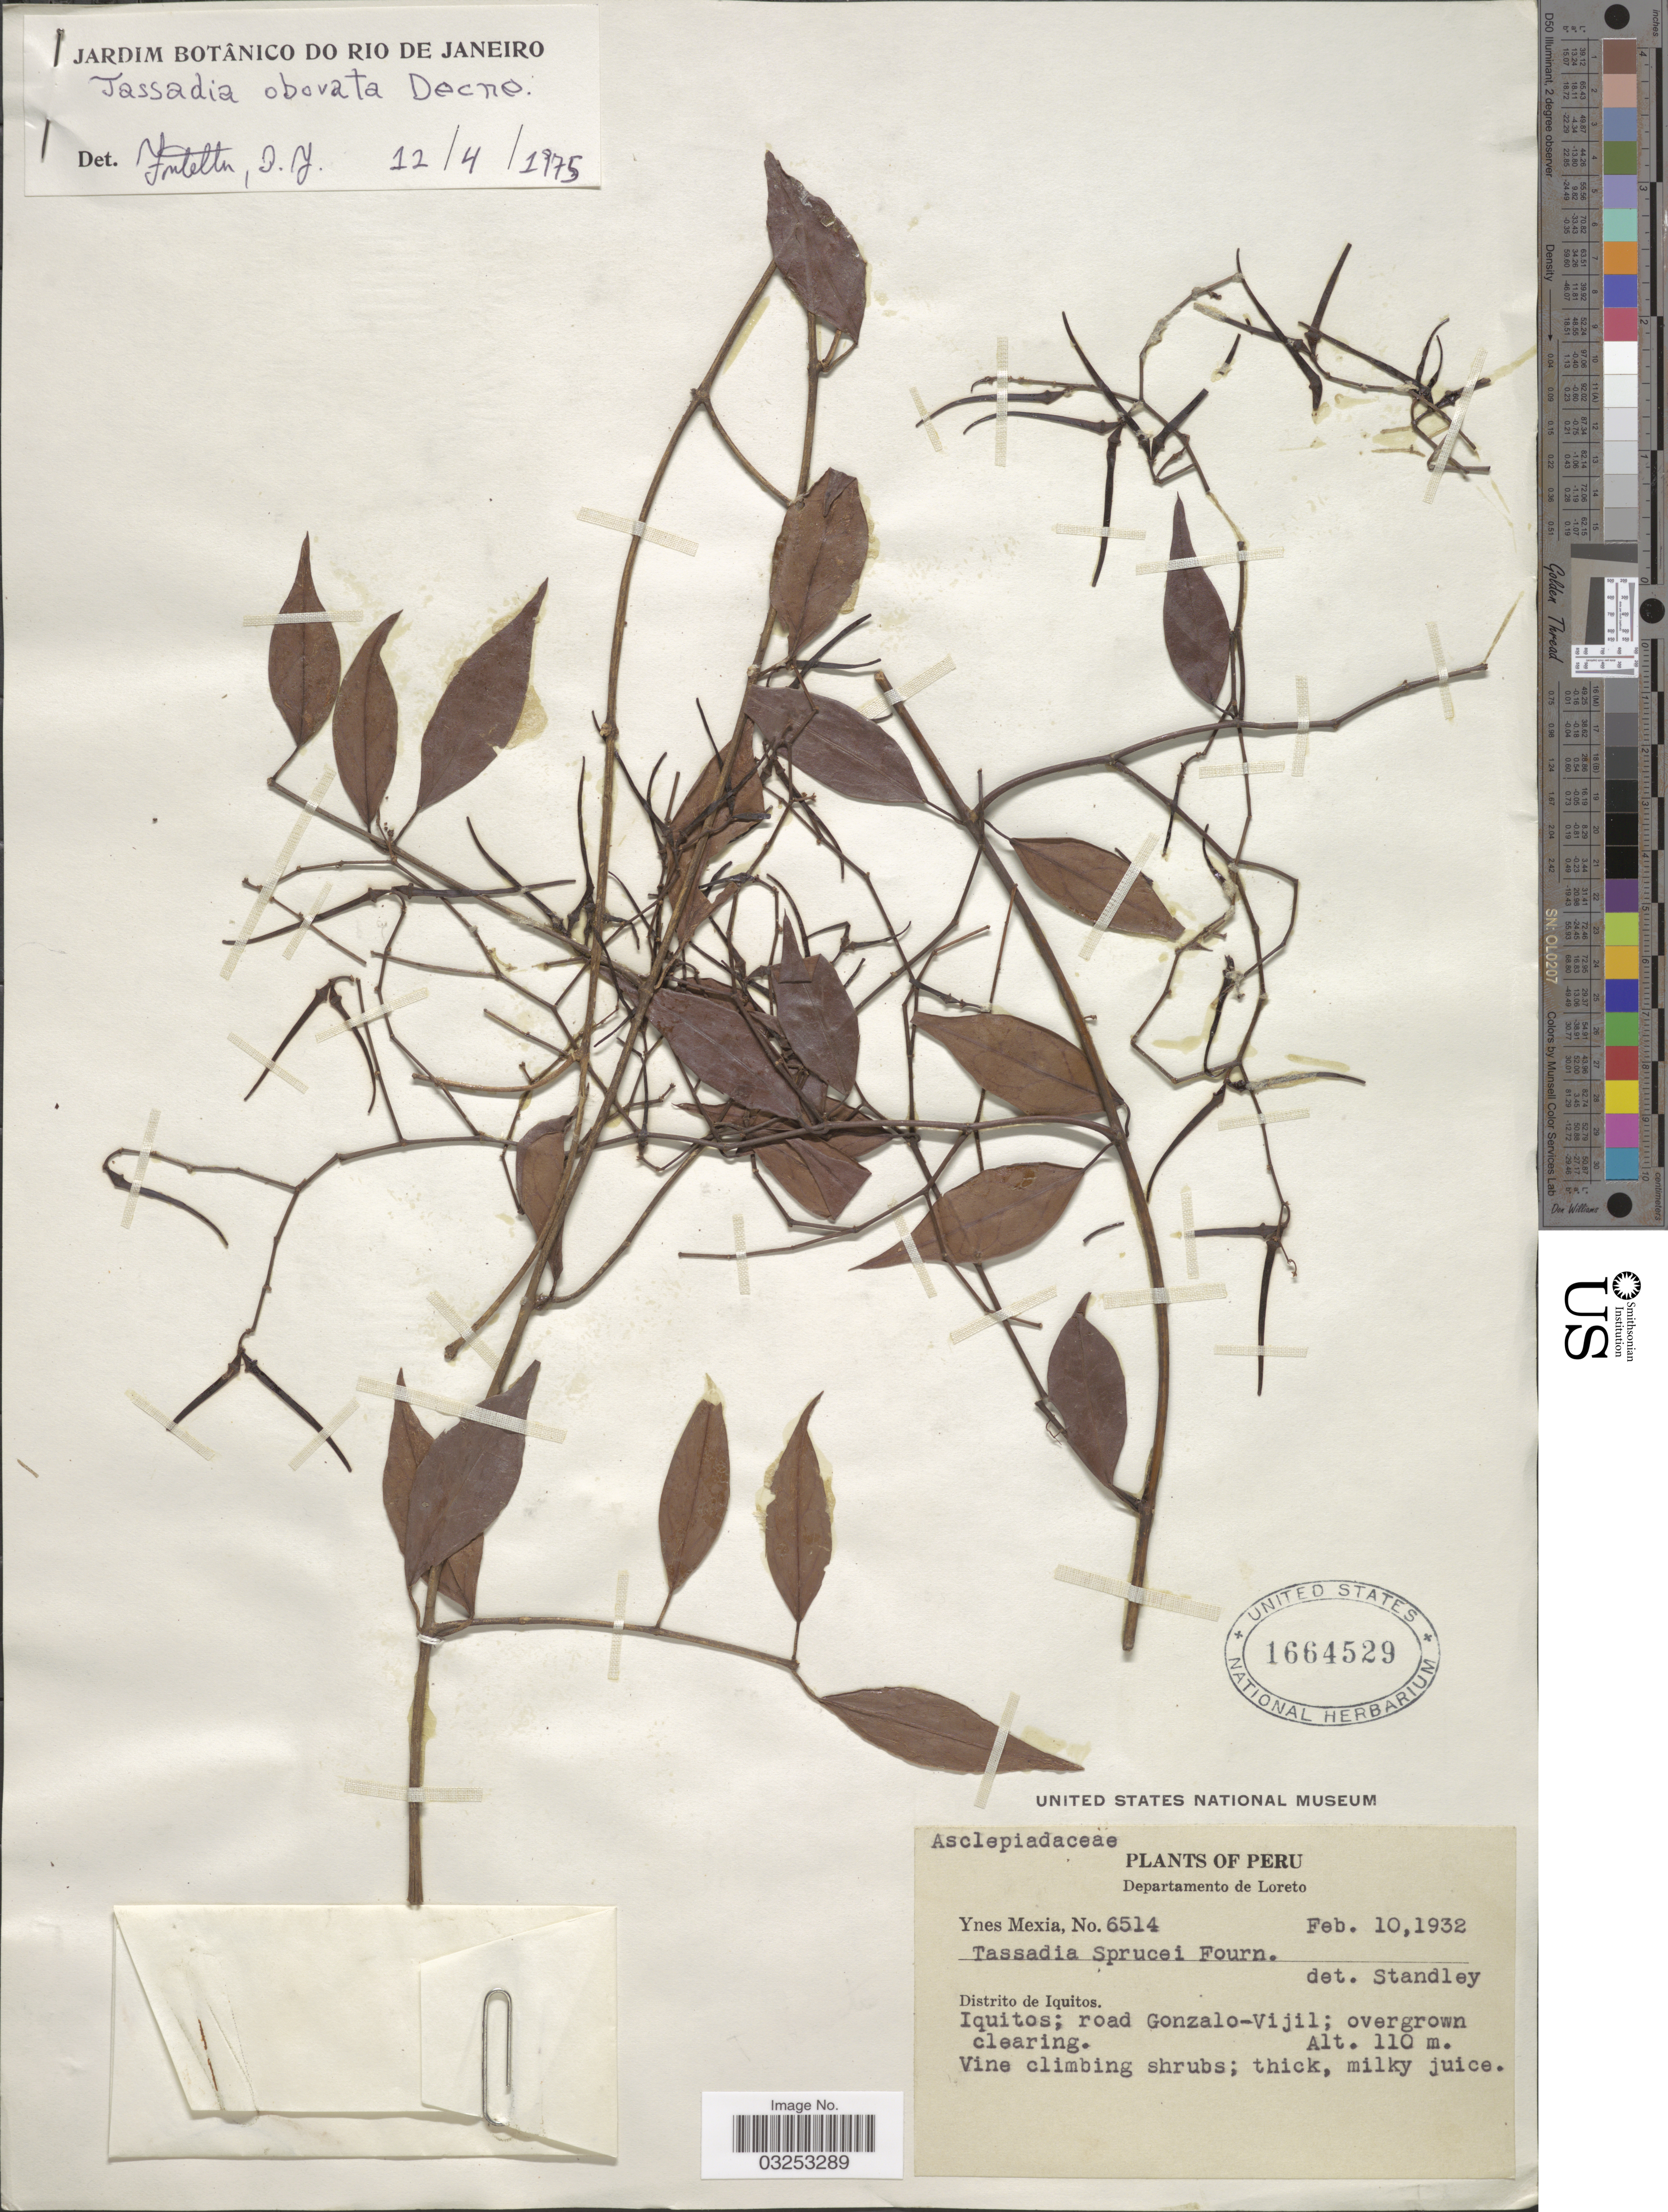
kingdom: Plantae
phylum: Tracheophyta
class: Magnoliopsida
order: Gentianales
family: Apocynaceae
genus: Tassadia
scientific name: Tassadia obovata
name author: Decne.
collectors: Y. Mexia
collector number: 6514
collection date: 1932-02-10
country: Peru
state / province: Loreto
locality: Departamento de Loreto. Distrito de Iquitos. Iquitos; road Gonzalo-Vijil; overgrown clearing.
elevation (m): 110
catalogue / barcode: US 1664529